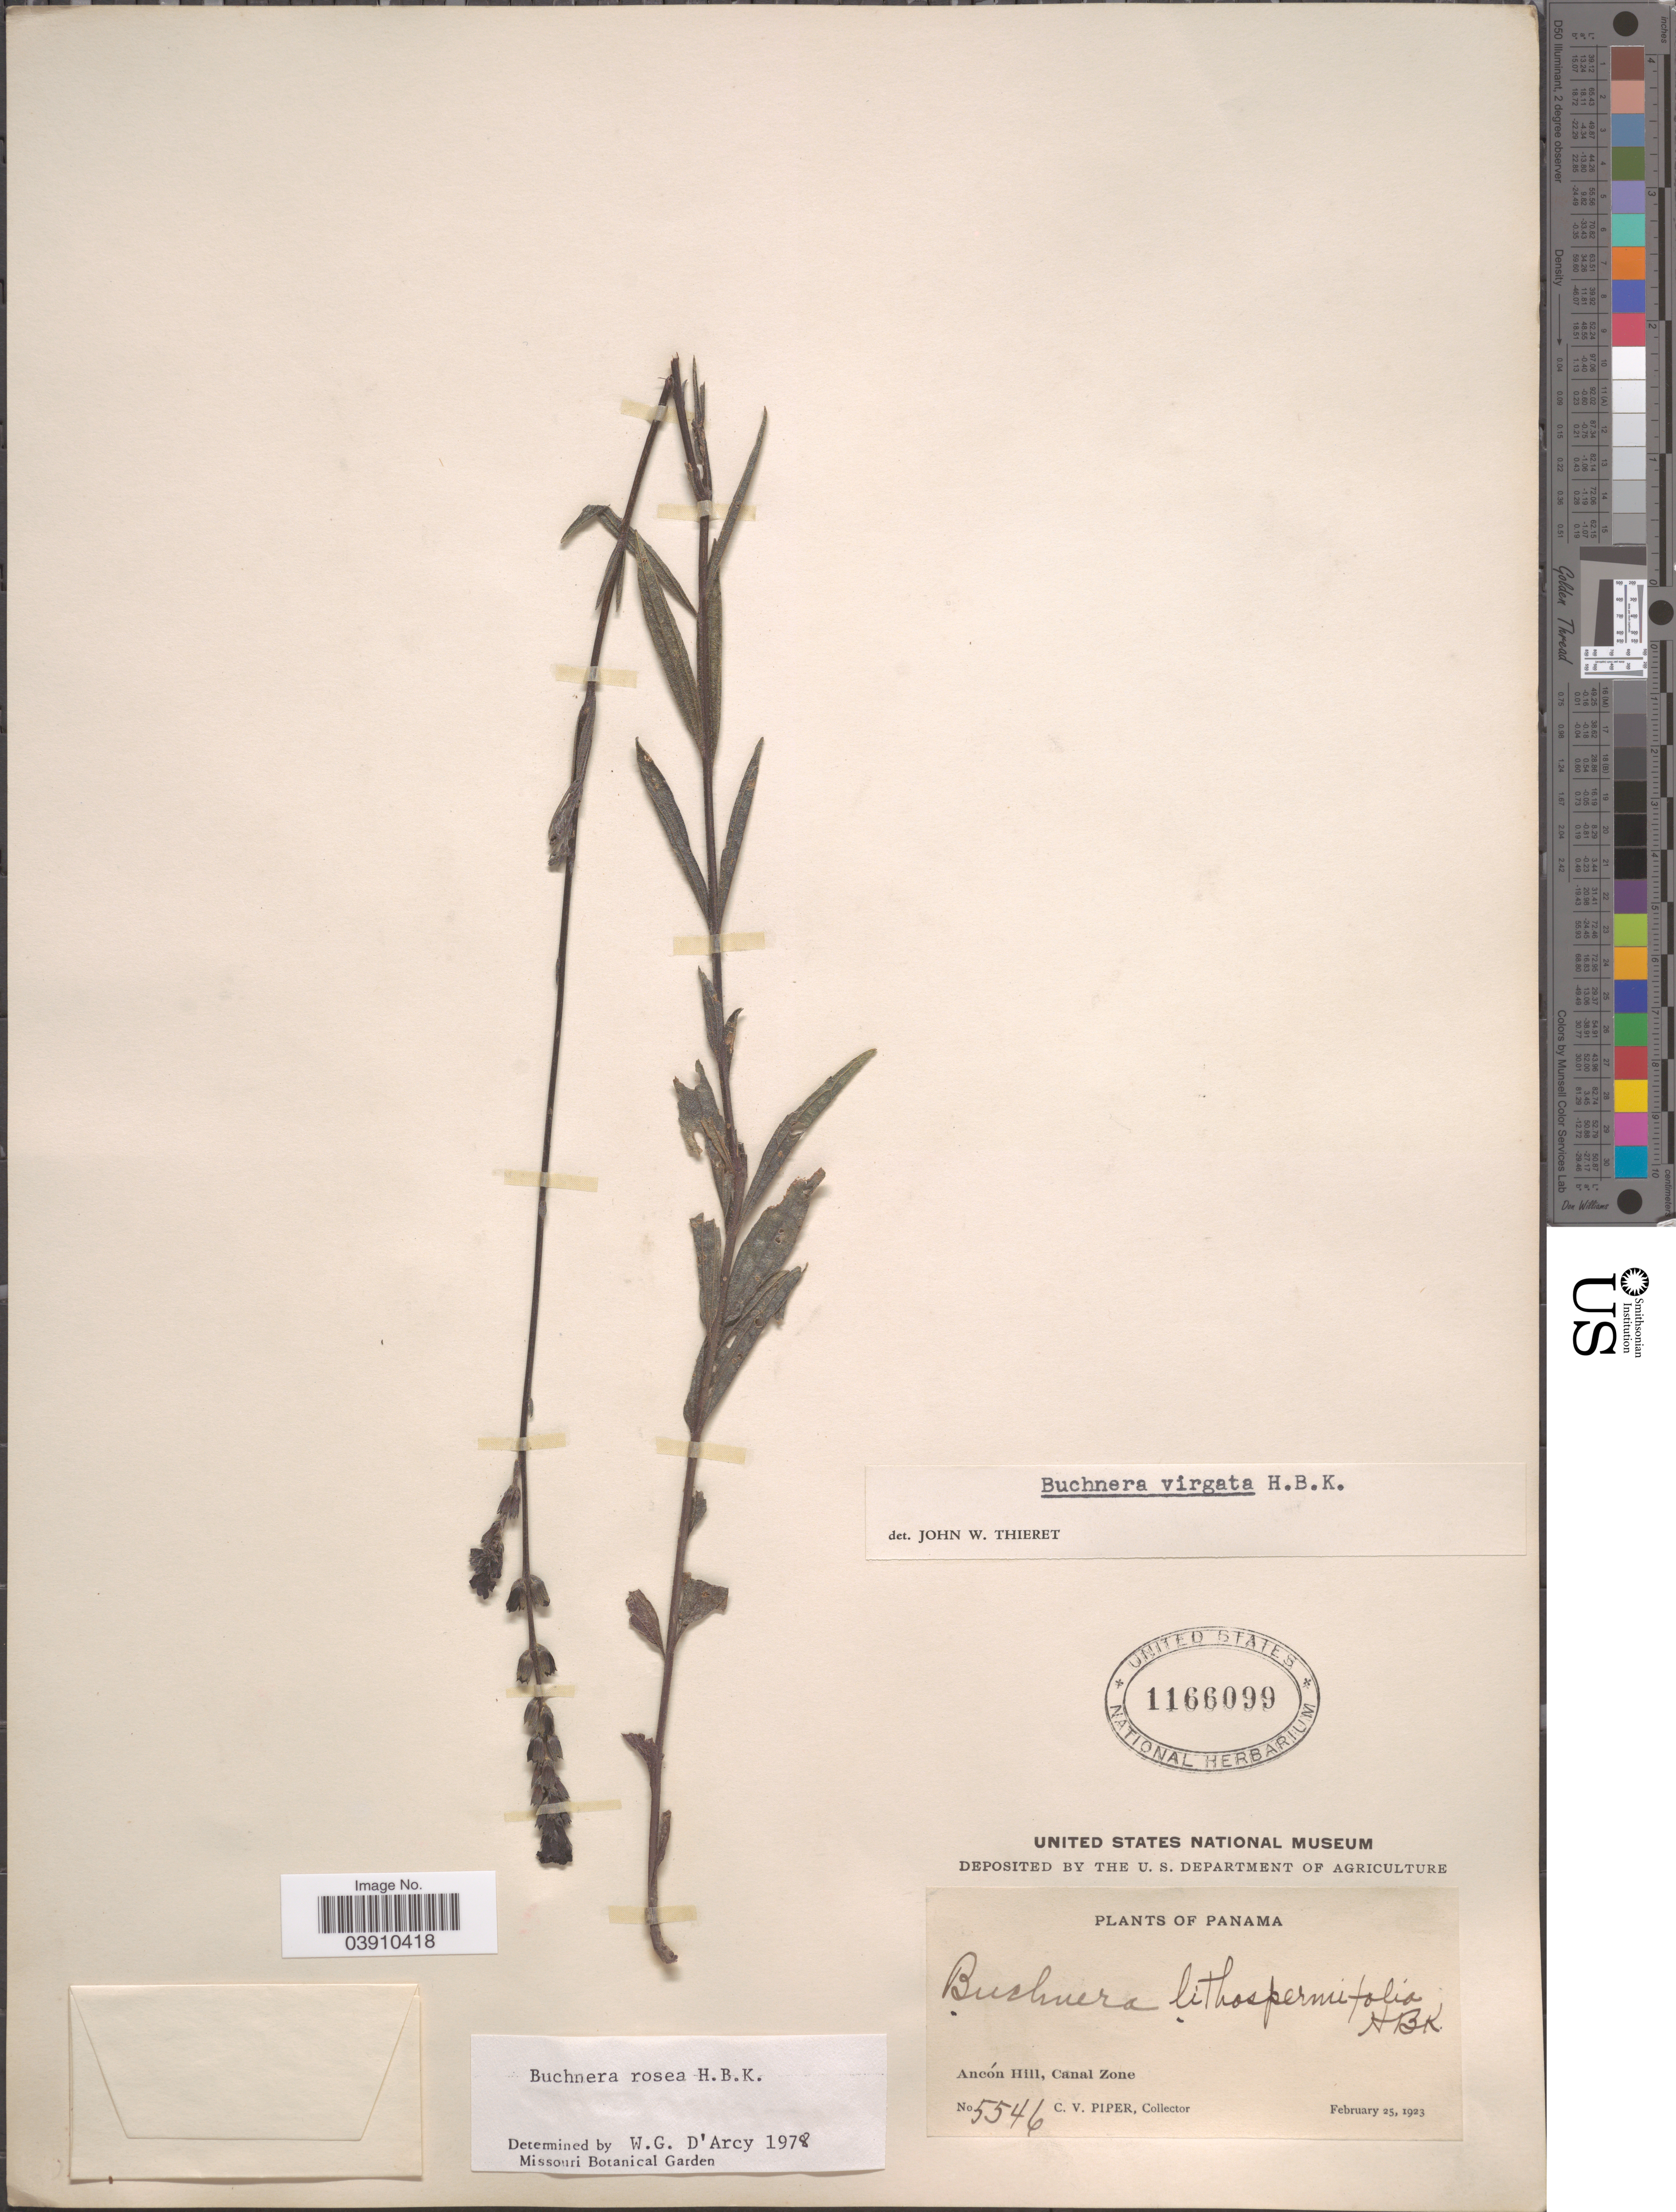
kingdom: Plantae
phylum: Tracheophyta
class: Magnoliopsida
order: Lamiales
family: Orobanchaceae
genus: Buchnera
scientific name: Buchnera rosea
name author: Kunth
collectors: C. V. Piper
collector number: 5546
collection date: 1923-02-25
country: Panama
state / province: Colón / Panamá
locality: Ancón Hill, Canal Zone.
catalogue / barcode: US 1166099